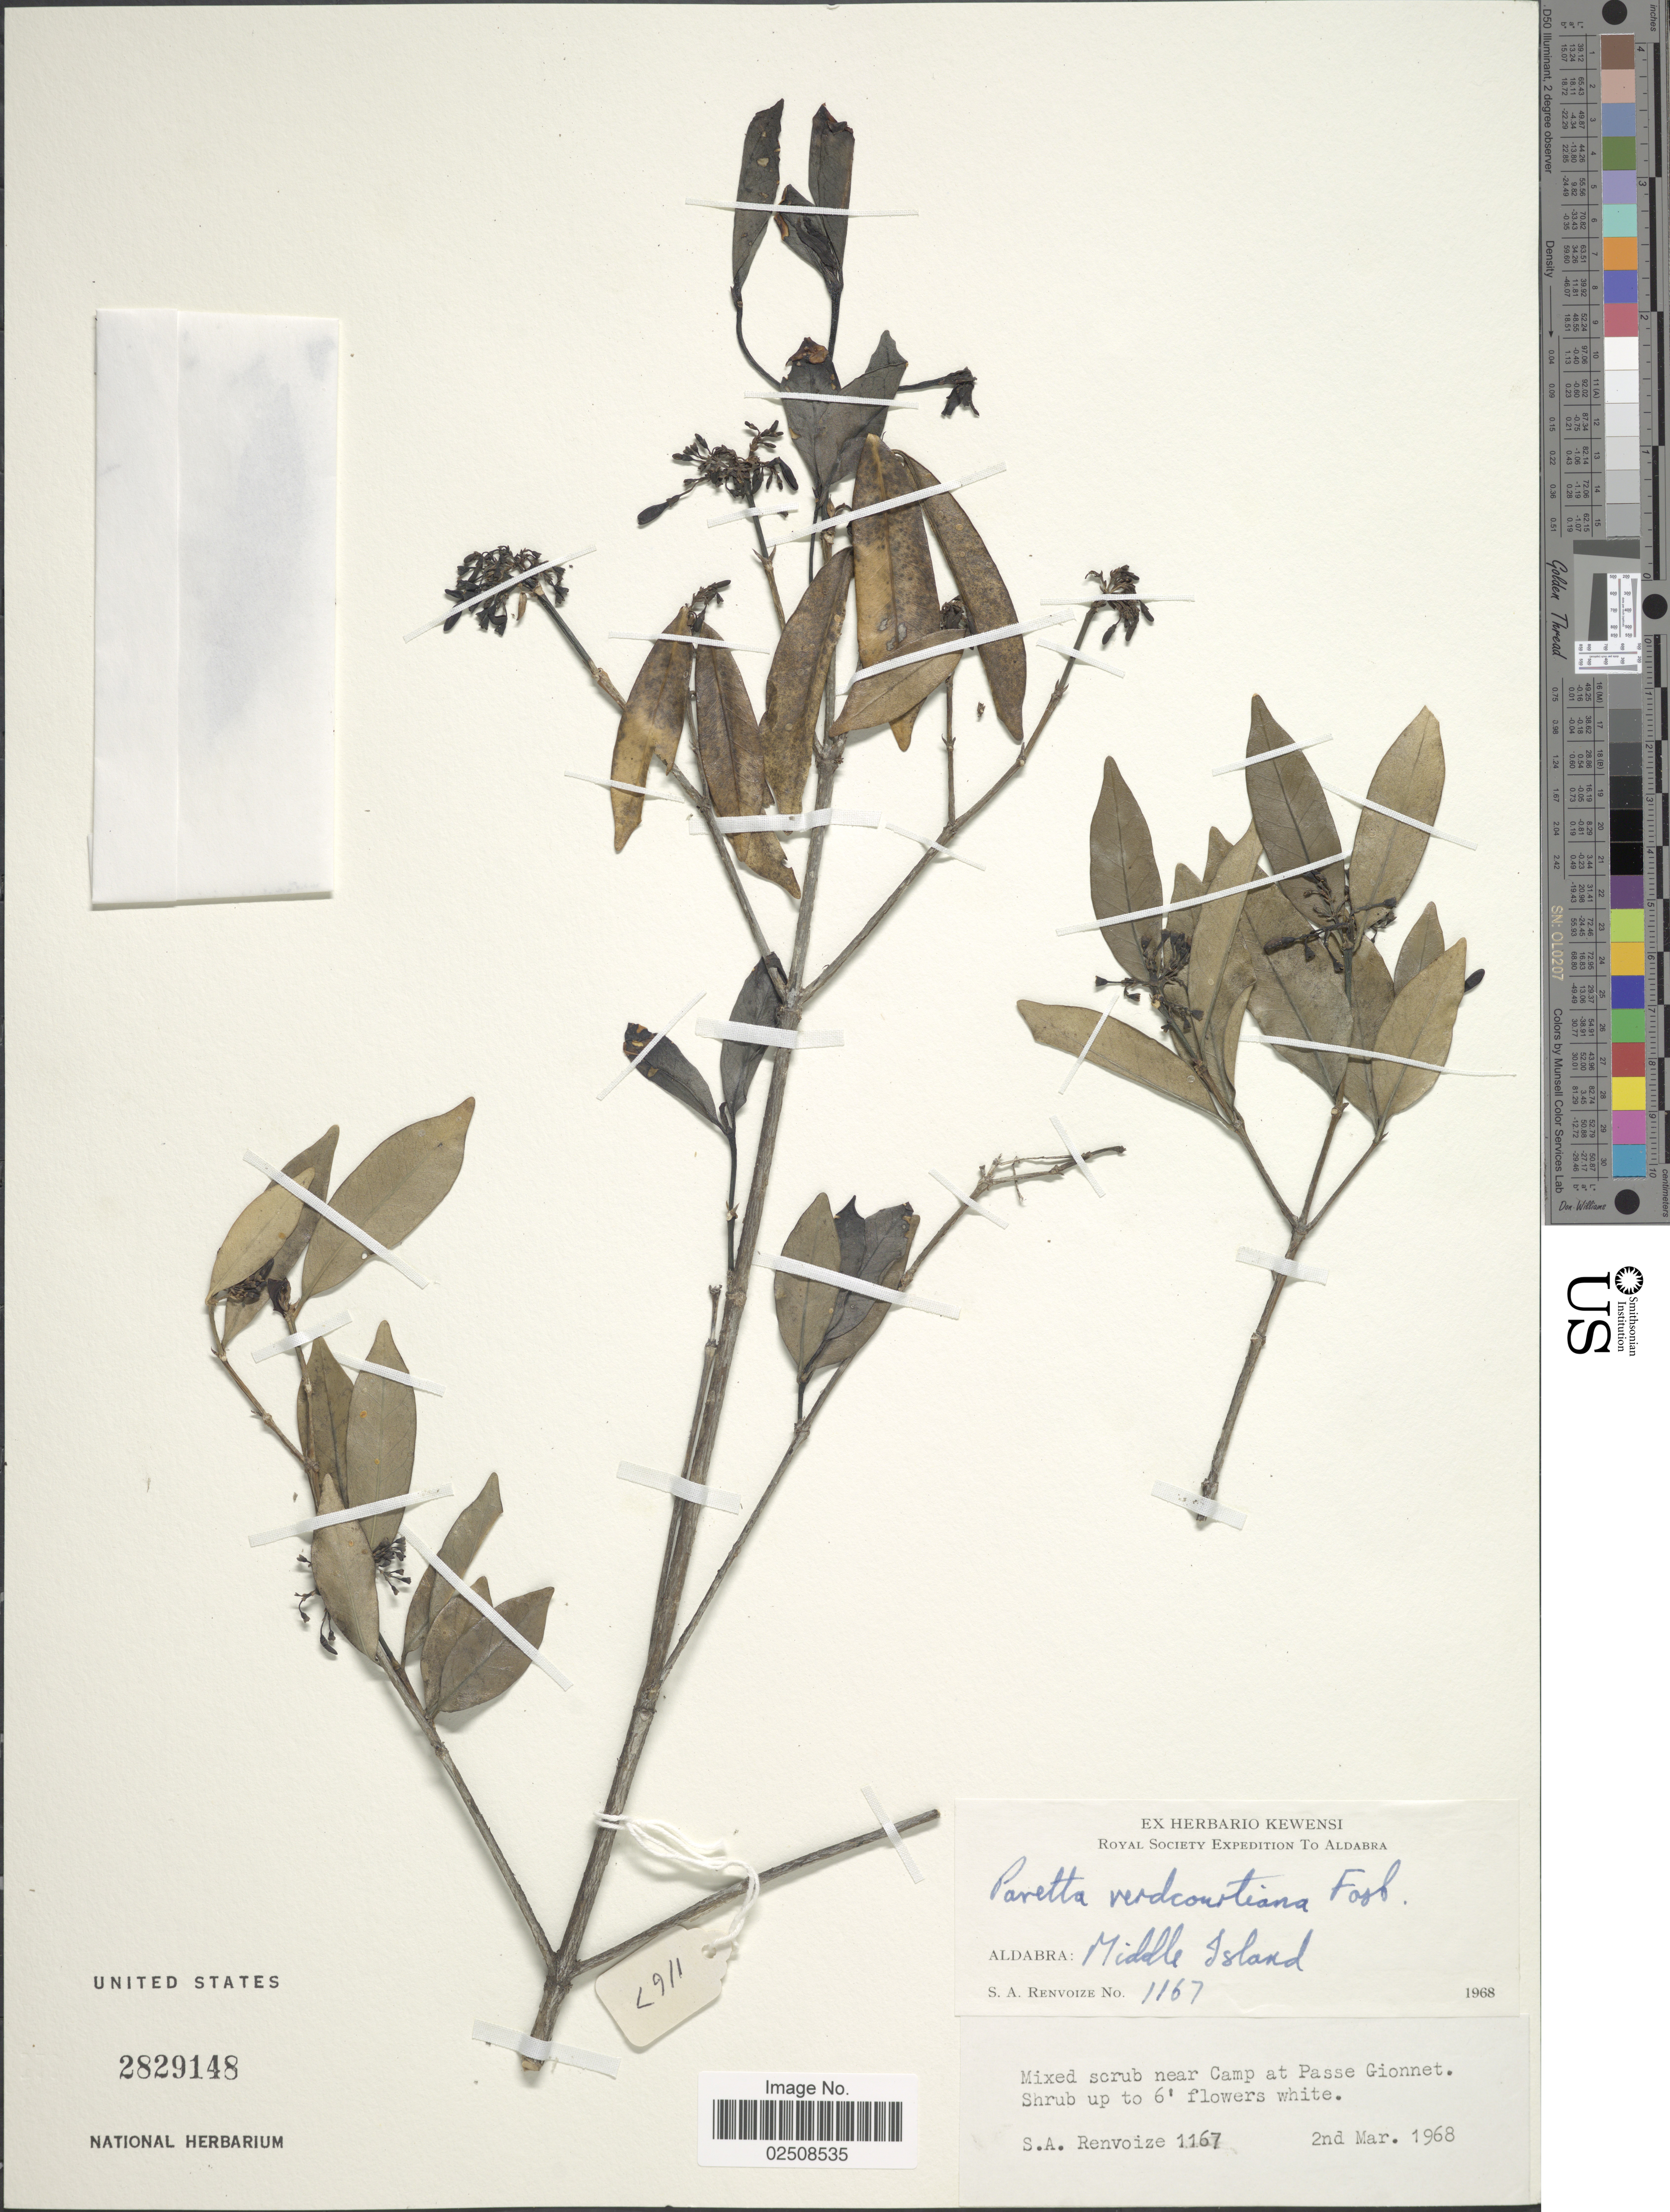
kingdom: Plantae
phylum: Tracheophyta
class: Magnoliopsida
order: Gentianales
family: Rubiaceae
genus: Tarenna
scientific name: Tarenna madagascariensis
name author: (Ten.) I.M. Turner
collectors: S. A. Renvoize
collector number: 1167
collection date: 1968-03-02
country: Seychelles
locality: Aldabra: Middle Island. Mixed scrub near Camp at Passe Gionnet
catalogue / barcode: US 2829148